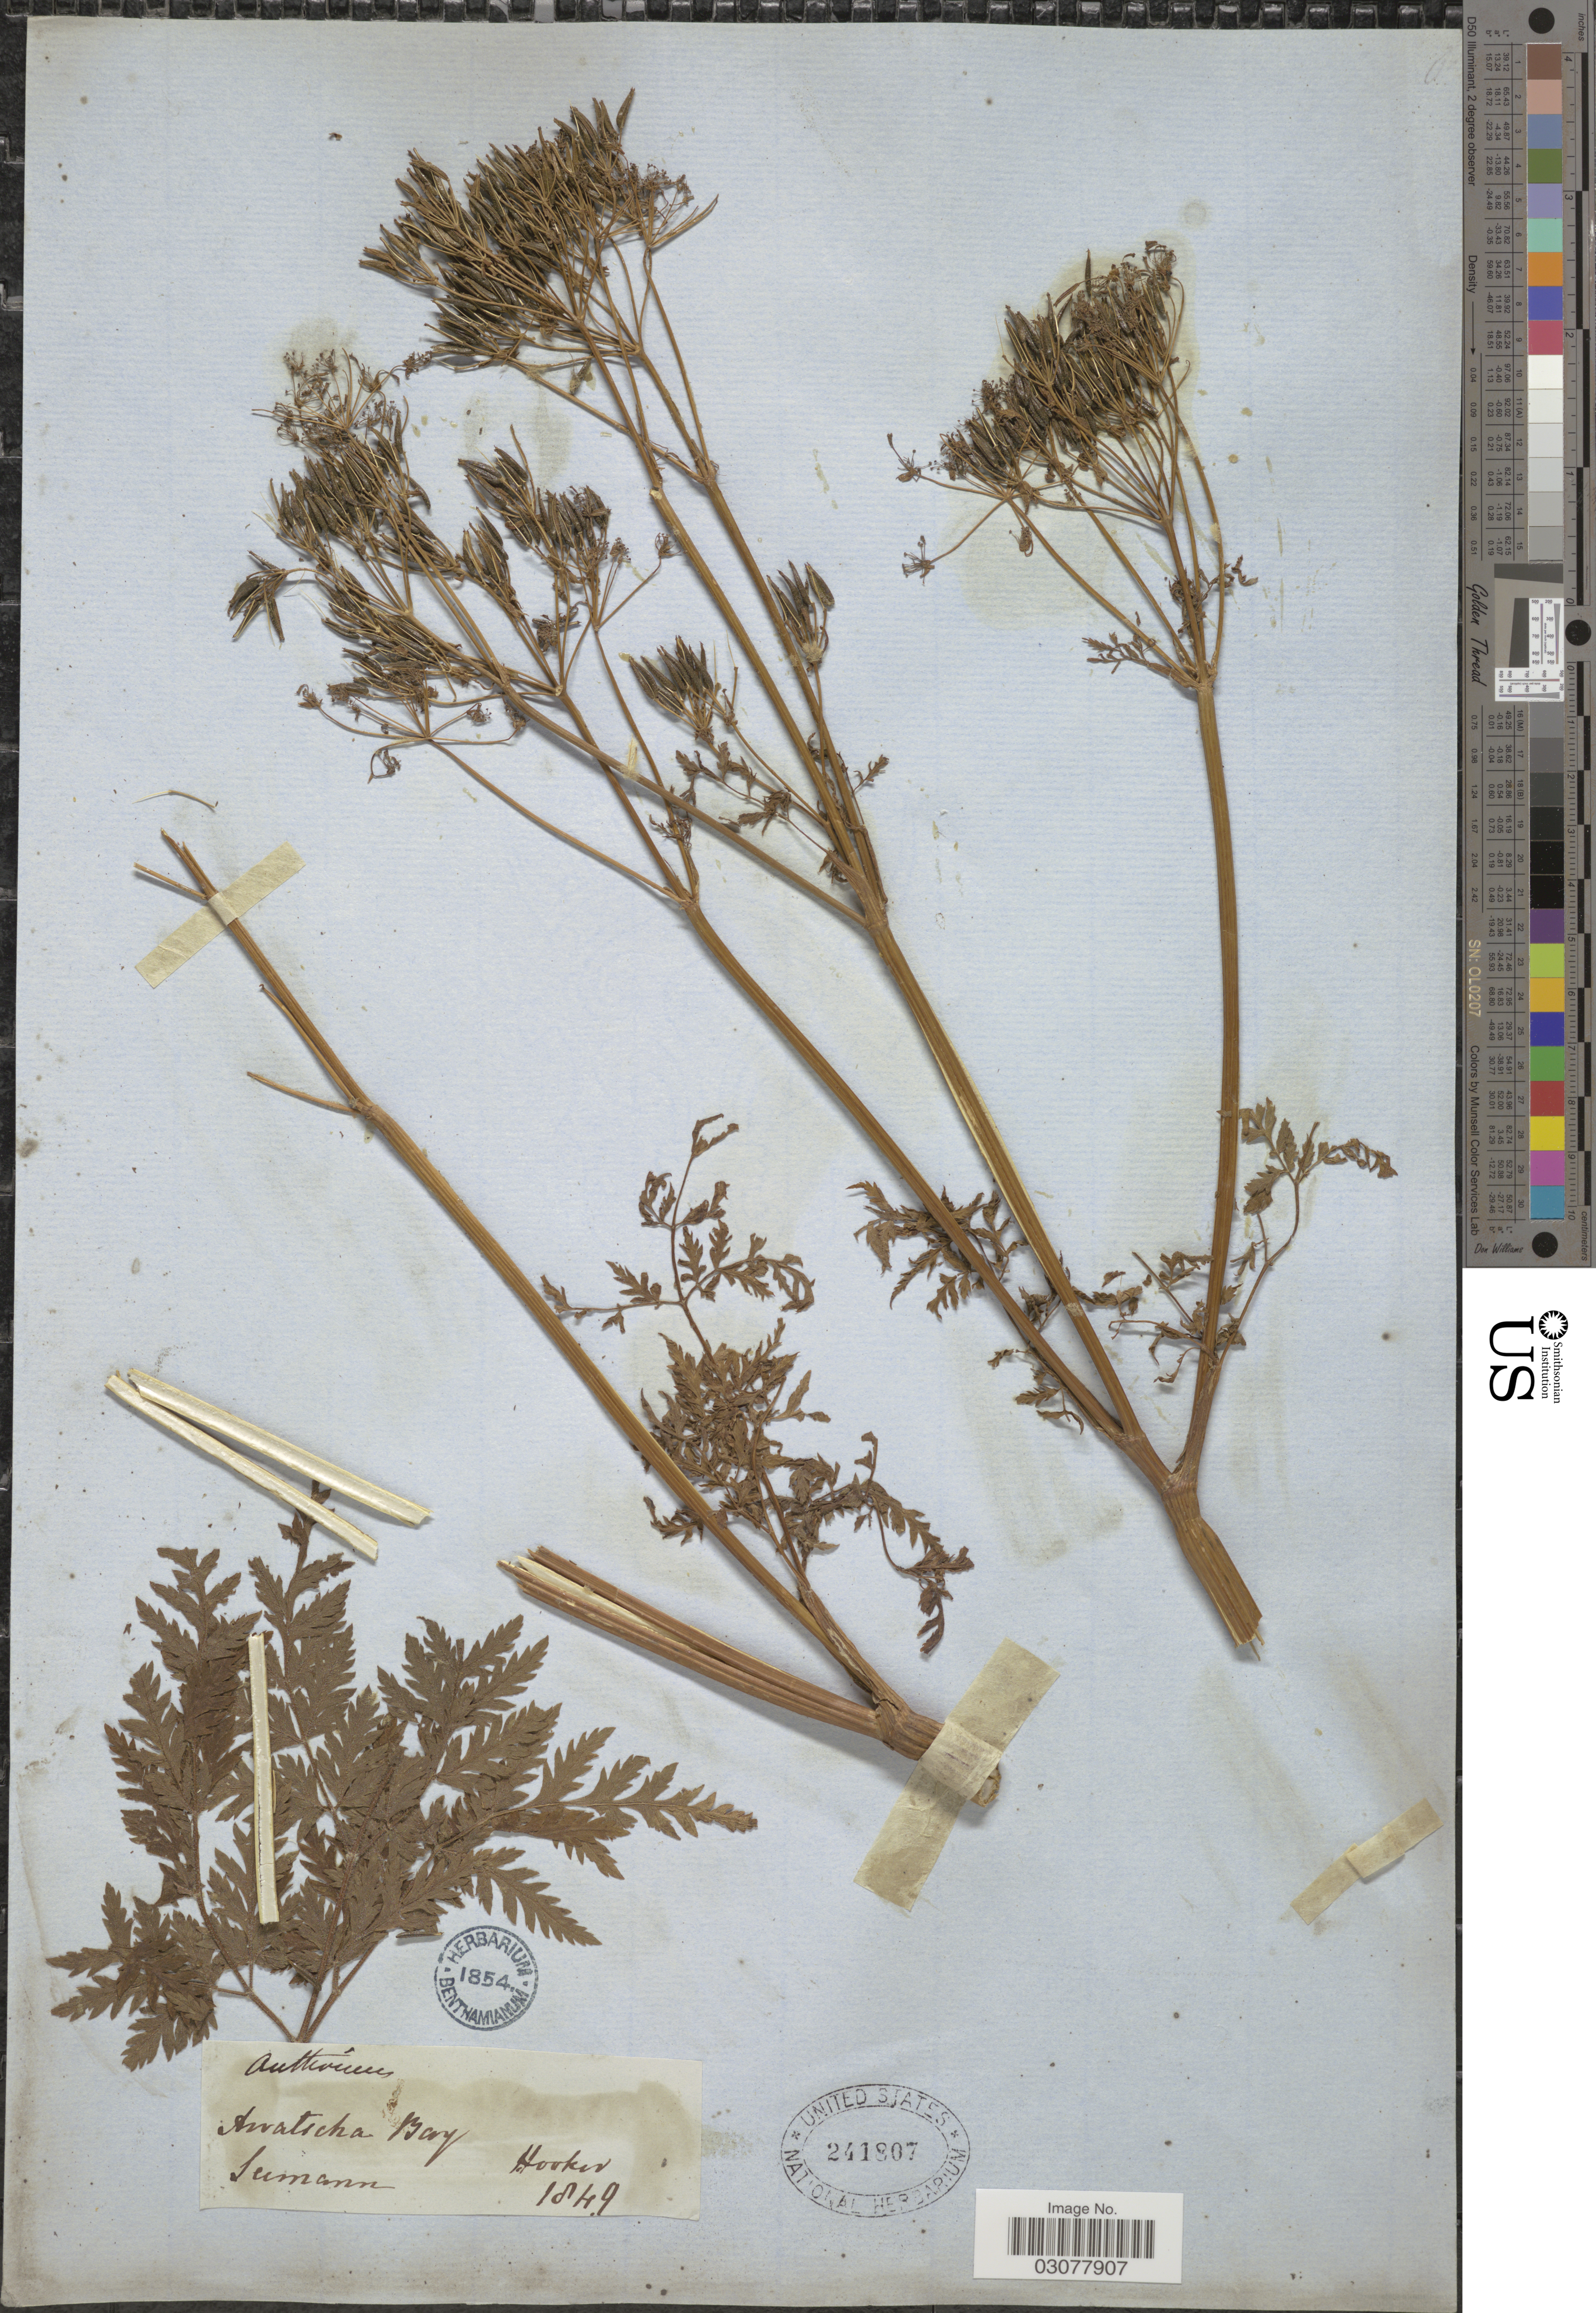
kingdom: Plantae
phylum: Tracheophyta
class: Magnoliopsida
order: Apiales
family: Apiaceae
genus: Anthriscus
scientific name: Anthriscus sp.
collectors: -. Hooker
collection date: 1849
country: Russian Federation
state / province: Kamchatka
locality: Awatscha Bay, Sumann. [unsure placement]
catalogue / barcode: US 241807